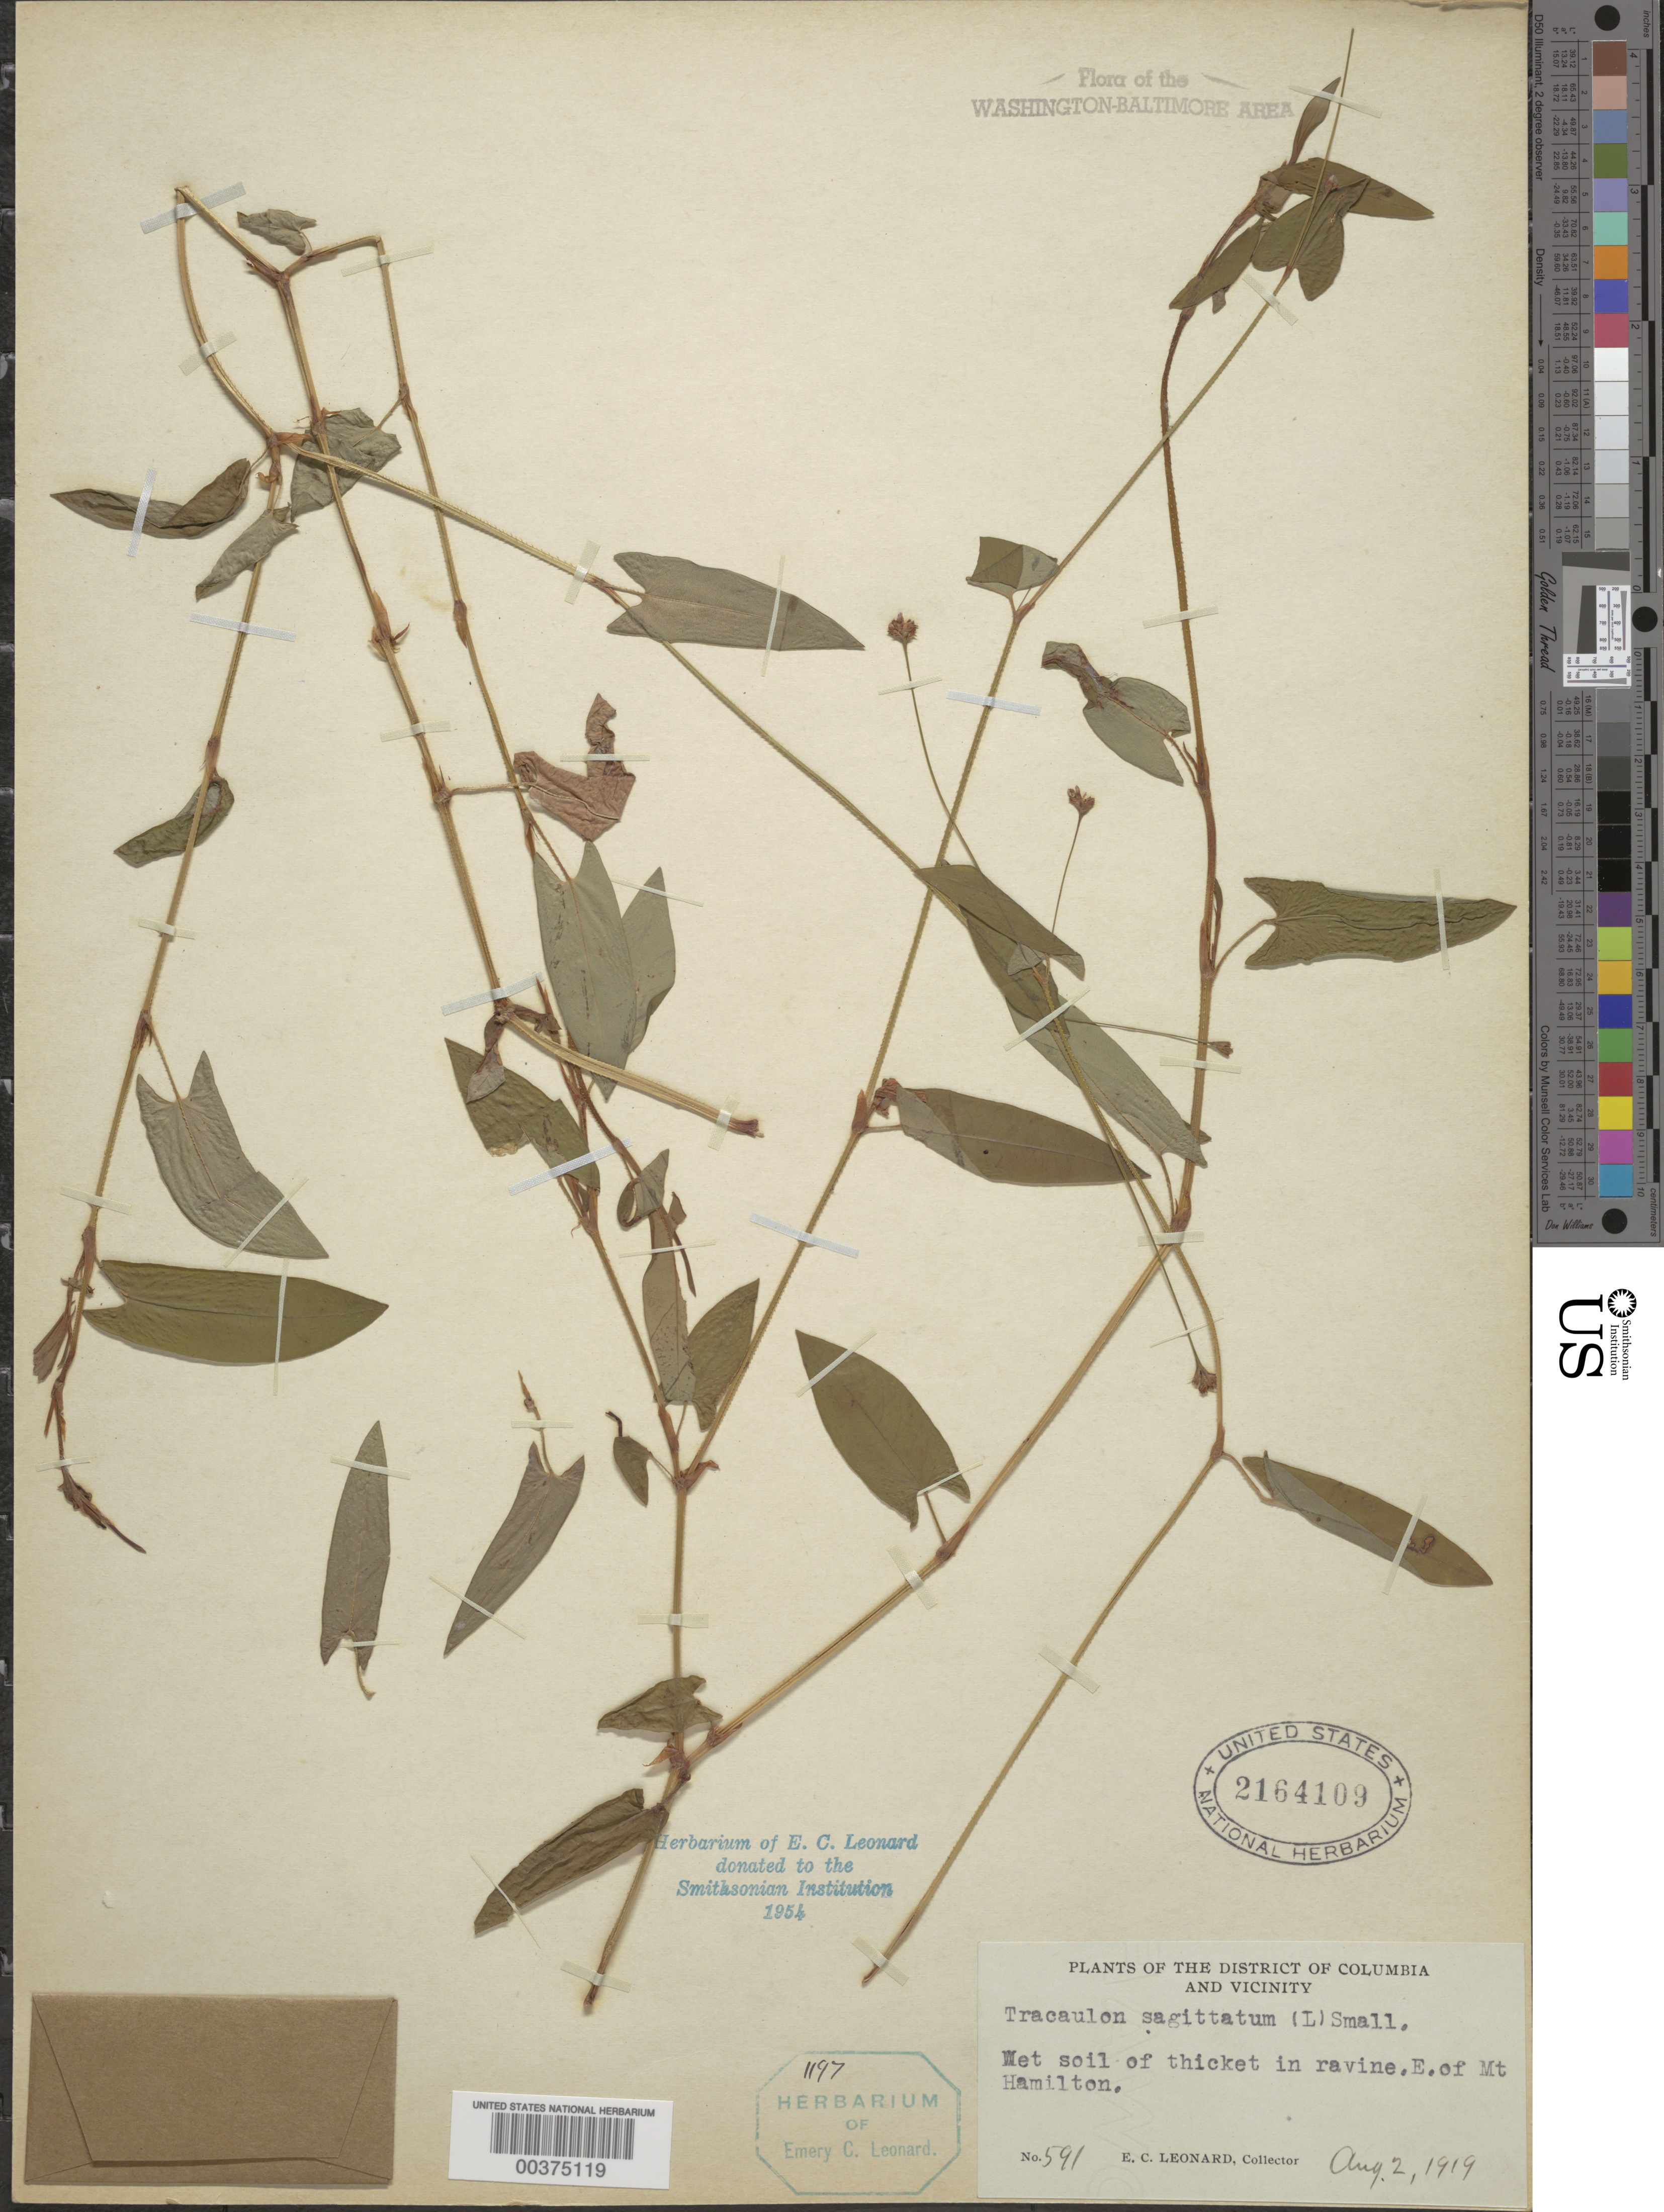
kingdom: Plantae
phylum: Tracheophyta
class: Magnoliopsida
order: Caryophyllales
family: Polygonaceae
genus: Persicaria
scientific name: Persicaria sagittata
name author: (L.) H. Gross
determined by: Atha, D. E.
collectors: E. C. Leonard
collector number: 591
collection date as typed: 02 Aug 1919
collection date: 1919-08-02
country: United States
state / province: District of Columbia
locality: East of Mount Hamilton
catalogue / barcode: US 2164109